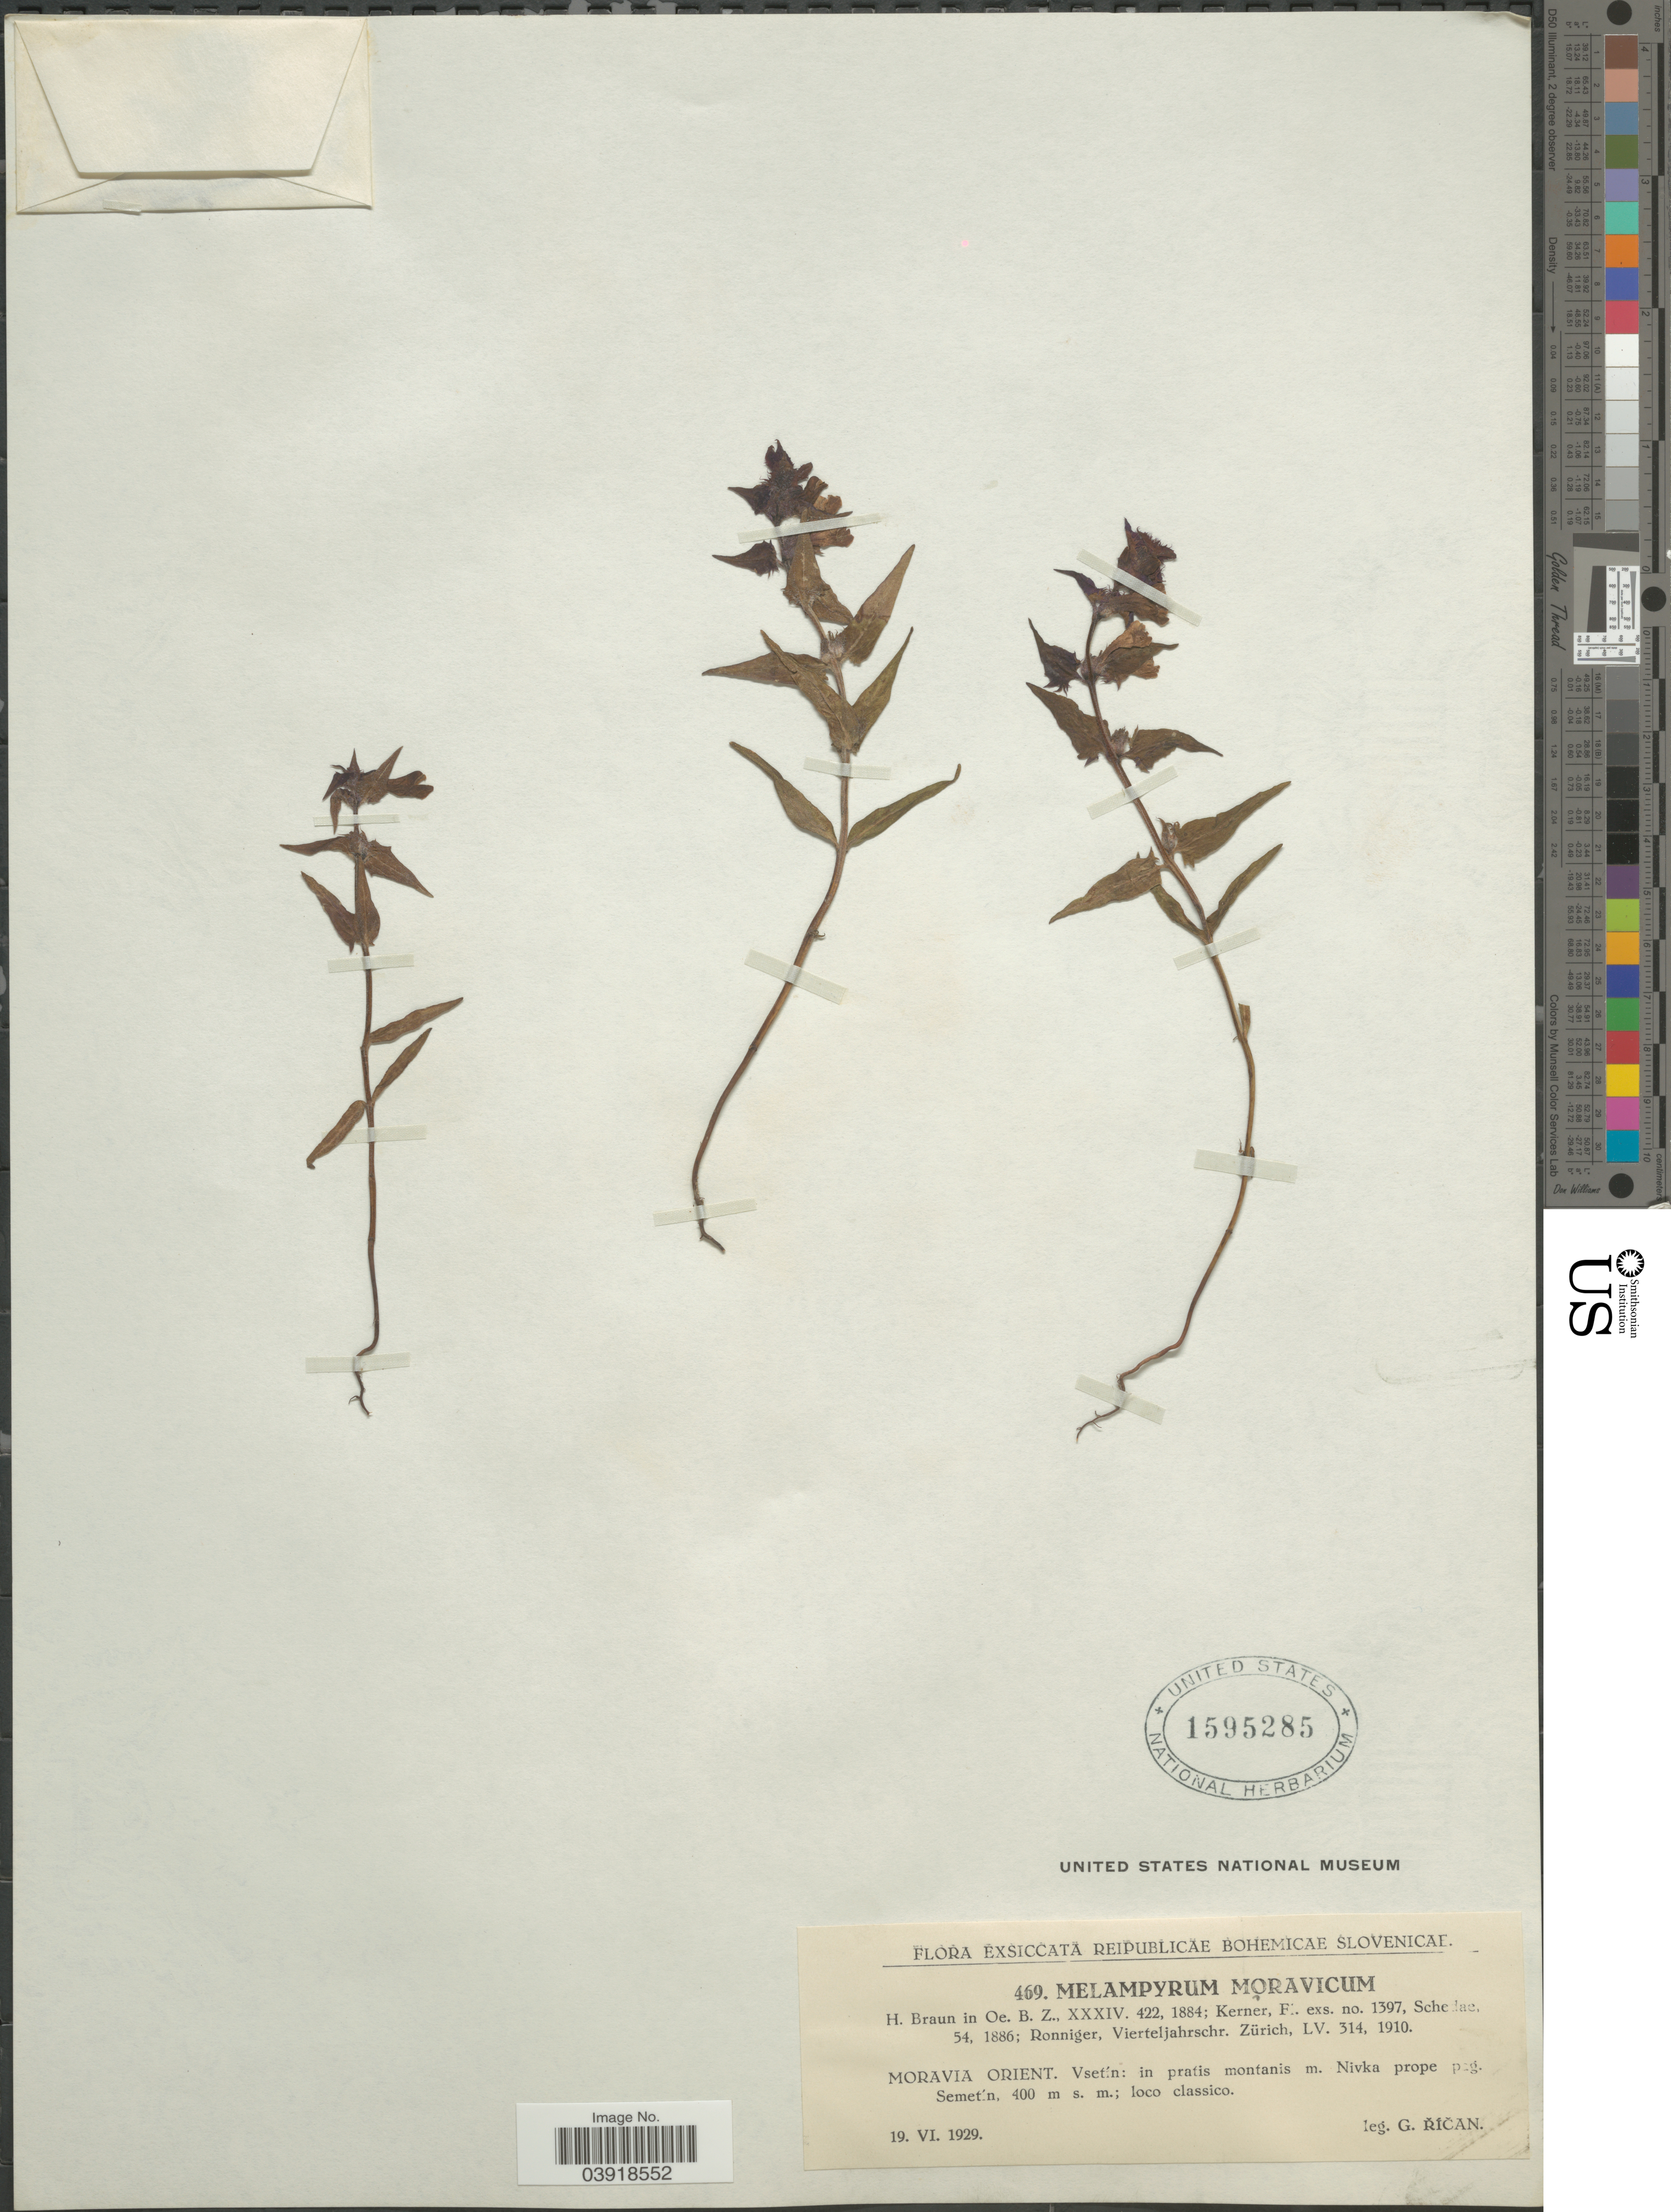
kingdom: Plantae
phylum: Tracheophyta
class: Magnoliopsida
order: Lamiales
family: Orobanchaceae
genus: Melampyrum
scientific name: Melampyrum moravicum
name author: H. Br.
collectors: G. Rican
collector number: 469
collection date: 1929-06-19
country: Czechia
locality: Reipublicae Bohemicae Slovenicae. Moravia Orient. Vsetín: in pratis montanis m. Nivka prope pag. Semetín.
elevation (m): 400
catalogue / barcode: US 1595285